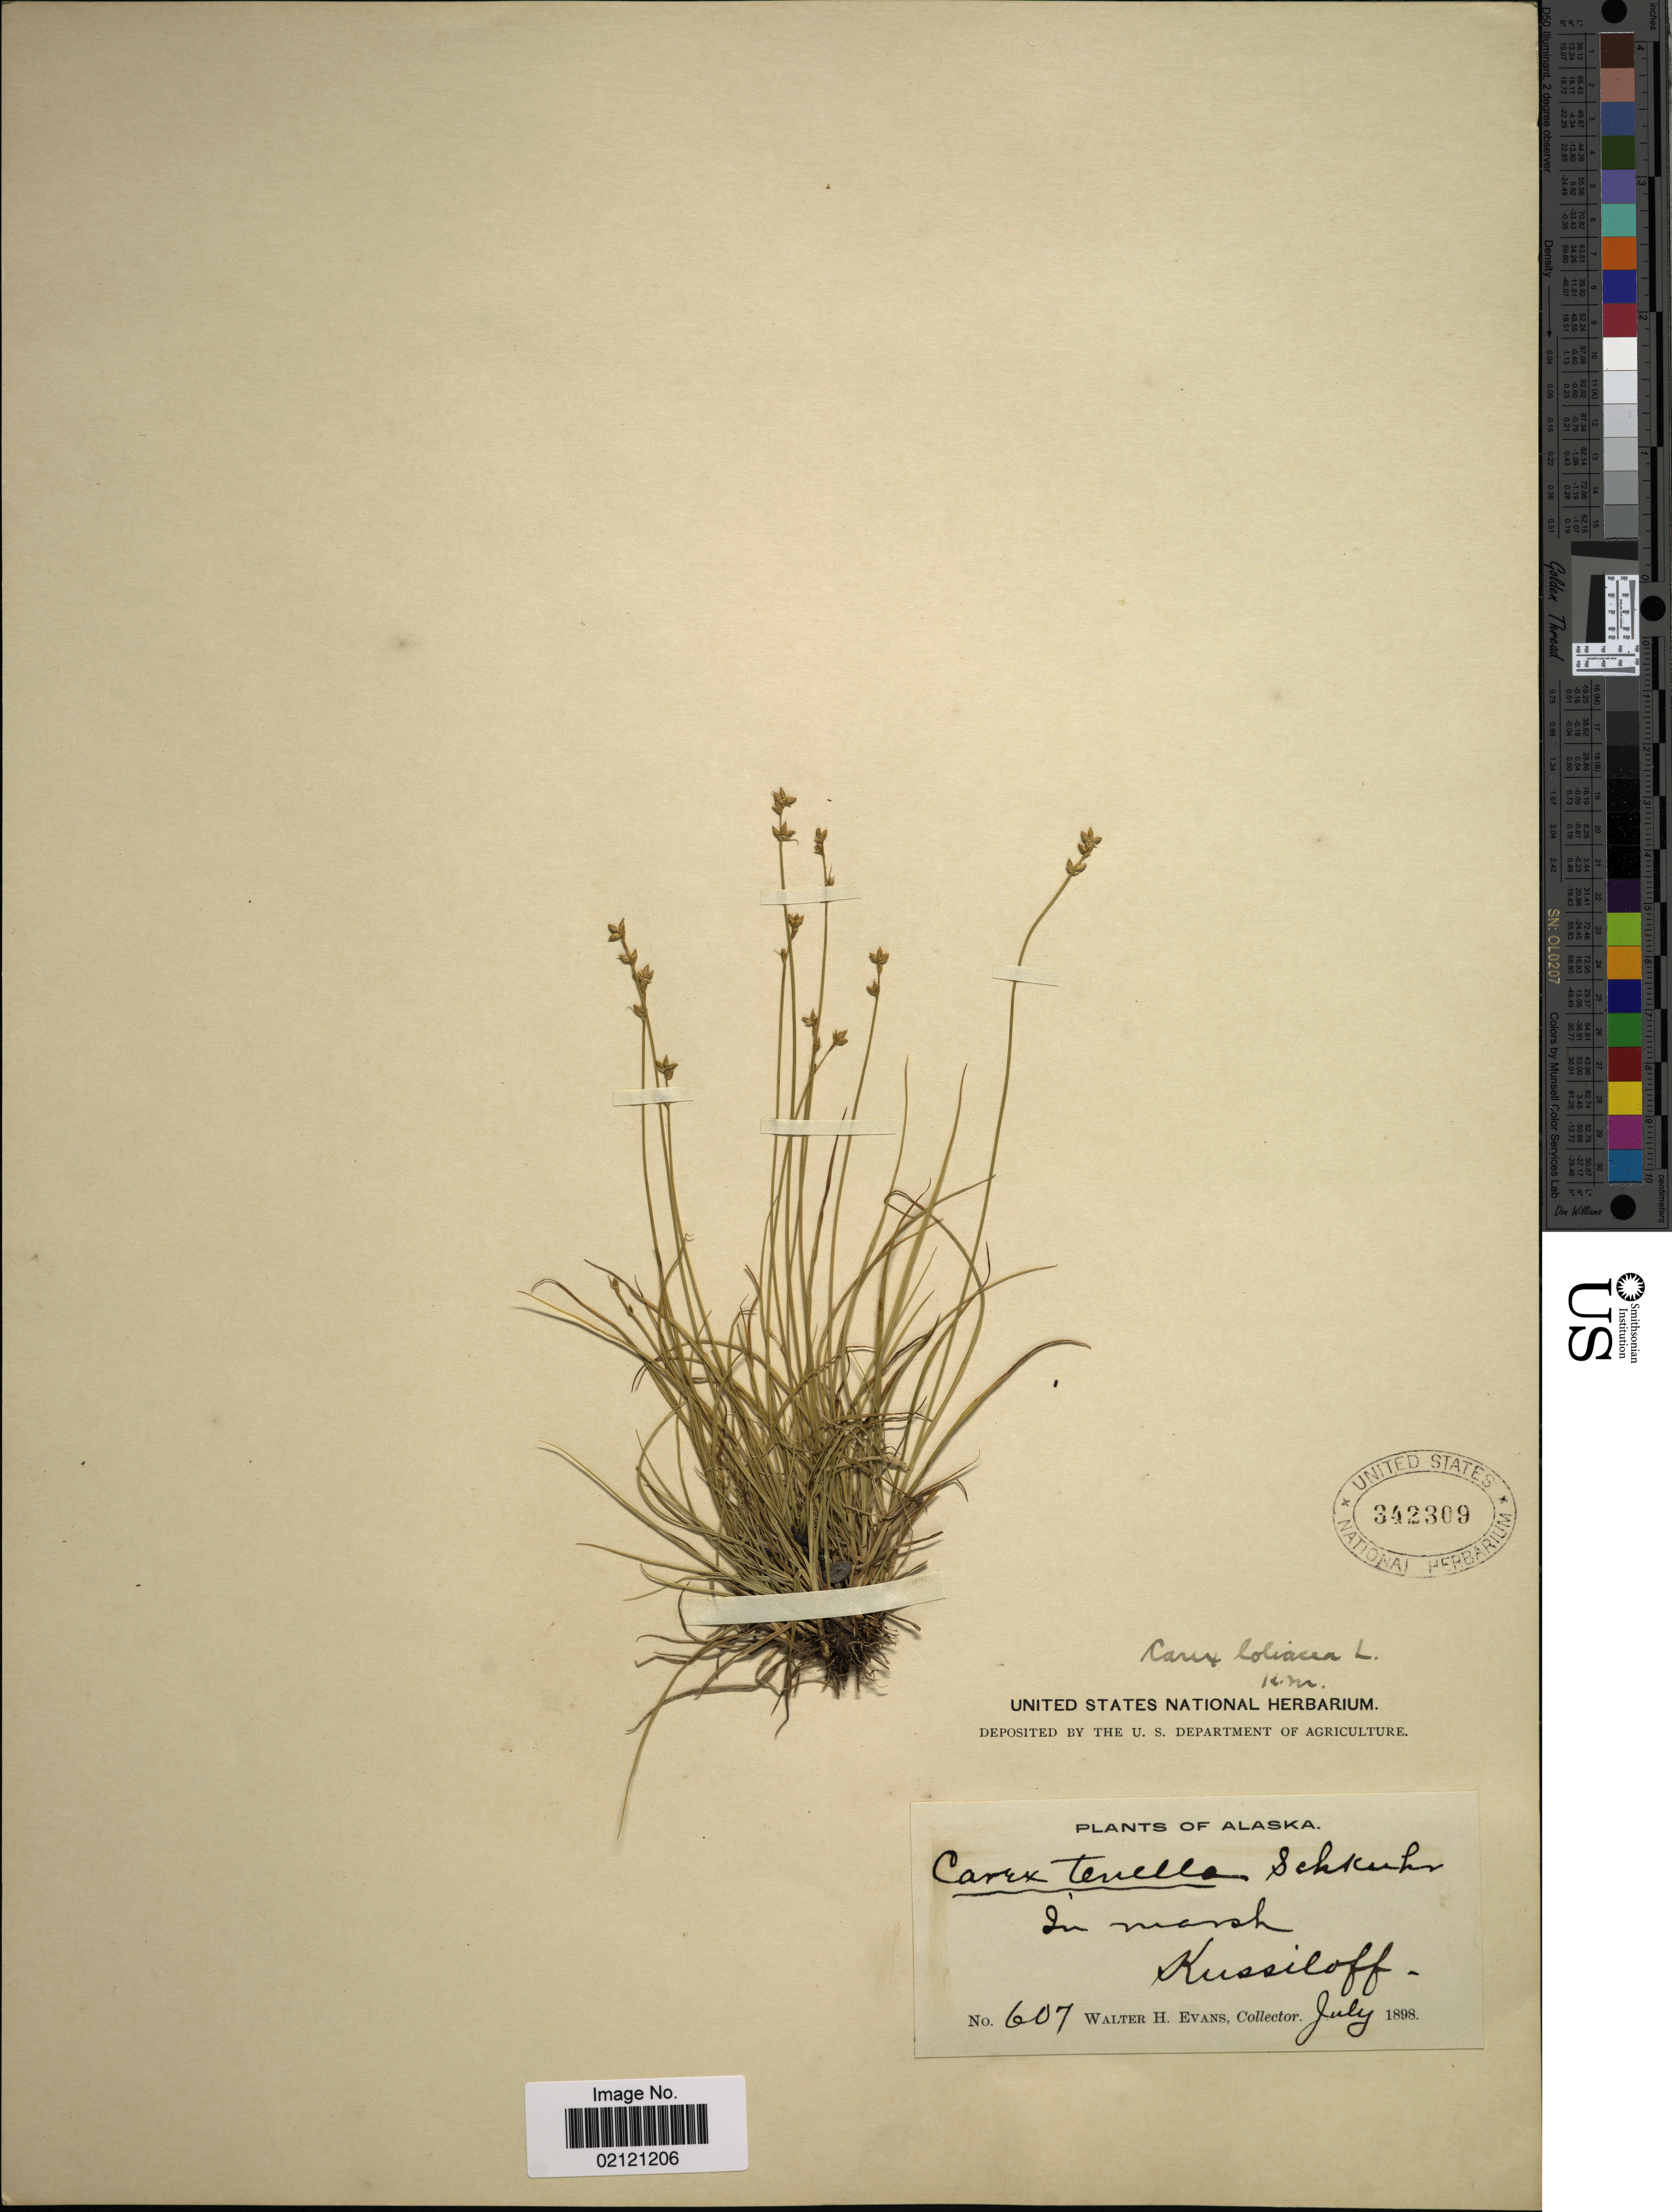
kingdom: Plantae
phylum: Tracheophyta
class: Liliopsida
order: Poales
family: Cyperaceae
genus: Carex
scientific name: Carex loliacea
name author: L.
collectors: W. H. Evans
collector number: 607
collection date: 1898-07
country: United States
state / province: Alaska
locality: Kussiloff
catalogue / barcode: US 342309